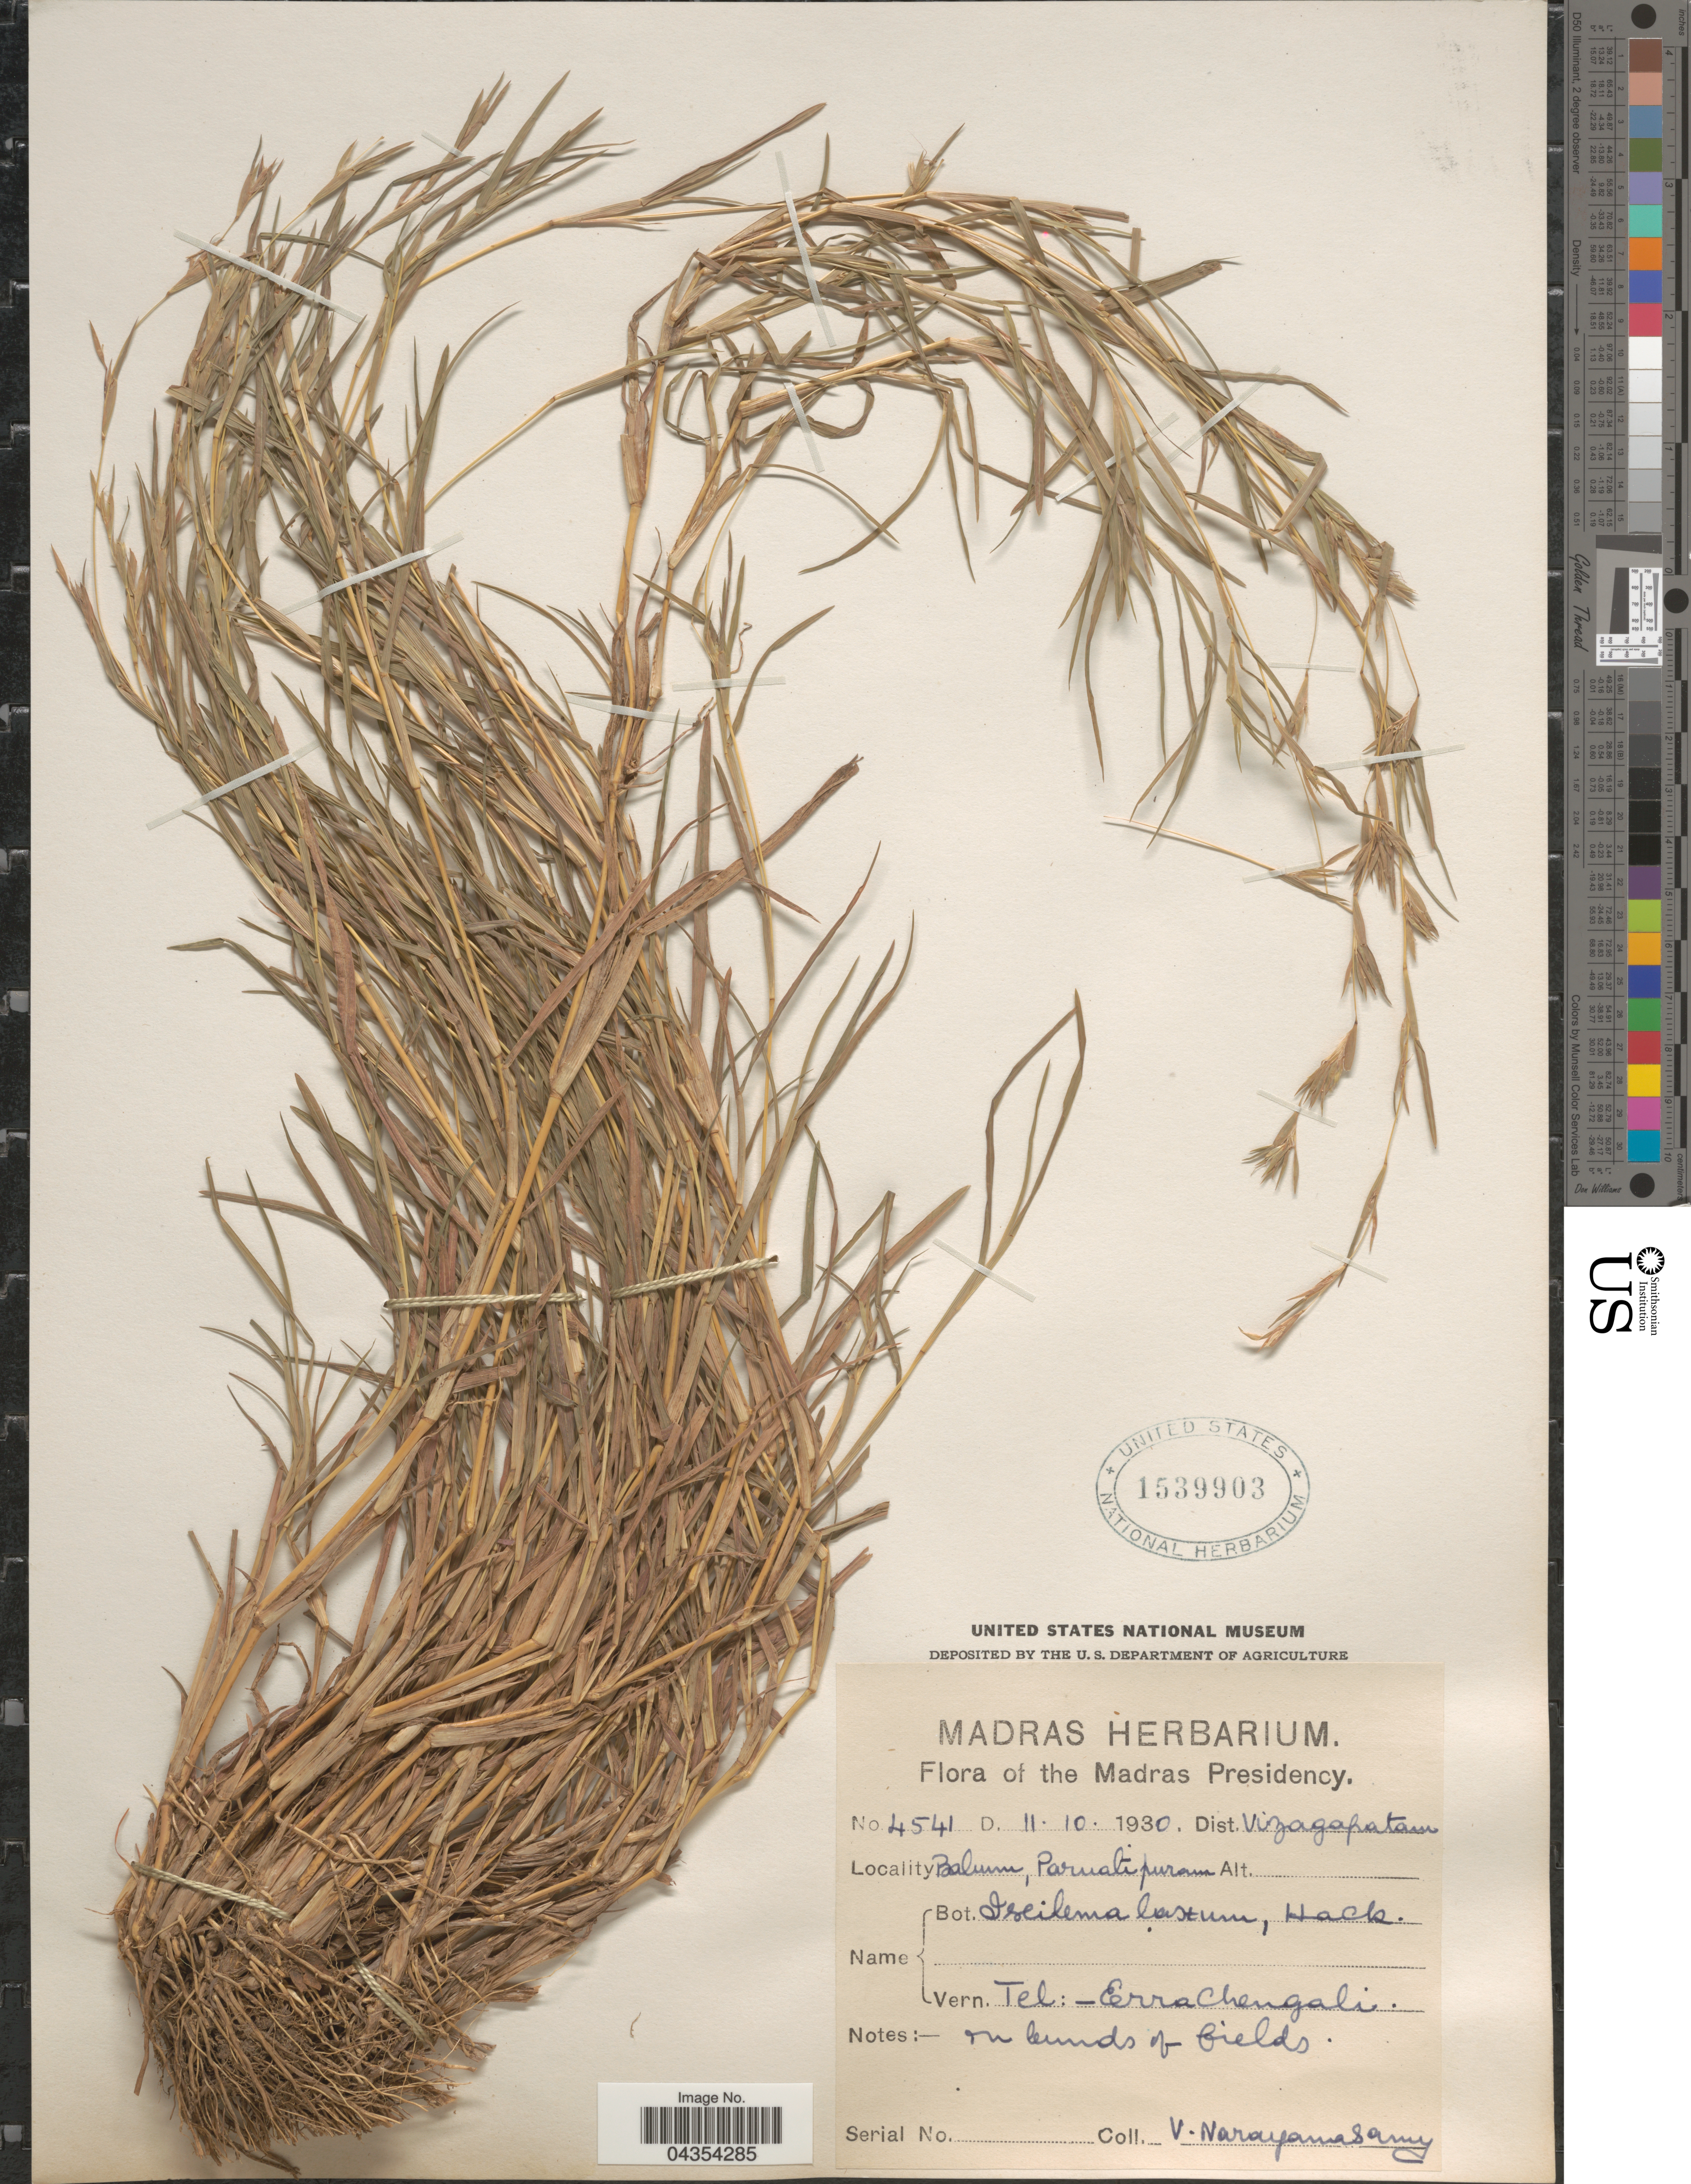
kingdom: Plantae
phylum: Tracheophyta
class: Liliopsida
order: Poales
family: Poaceae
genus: Iseilema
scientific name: Iseilema jainiana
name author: P. Umam. & P. Daniel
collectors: V. Narayanaswami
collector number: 4541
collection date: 1930-10-11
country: India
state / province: Andhra Pradesh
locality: The Madras Presidency. Dist. Vizagapatam. Baluim [interpreted], Parvatipuram.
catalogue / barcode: US 1539903